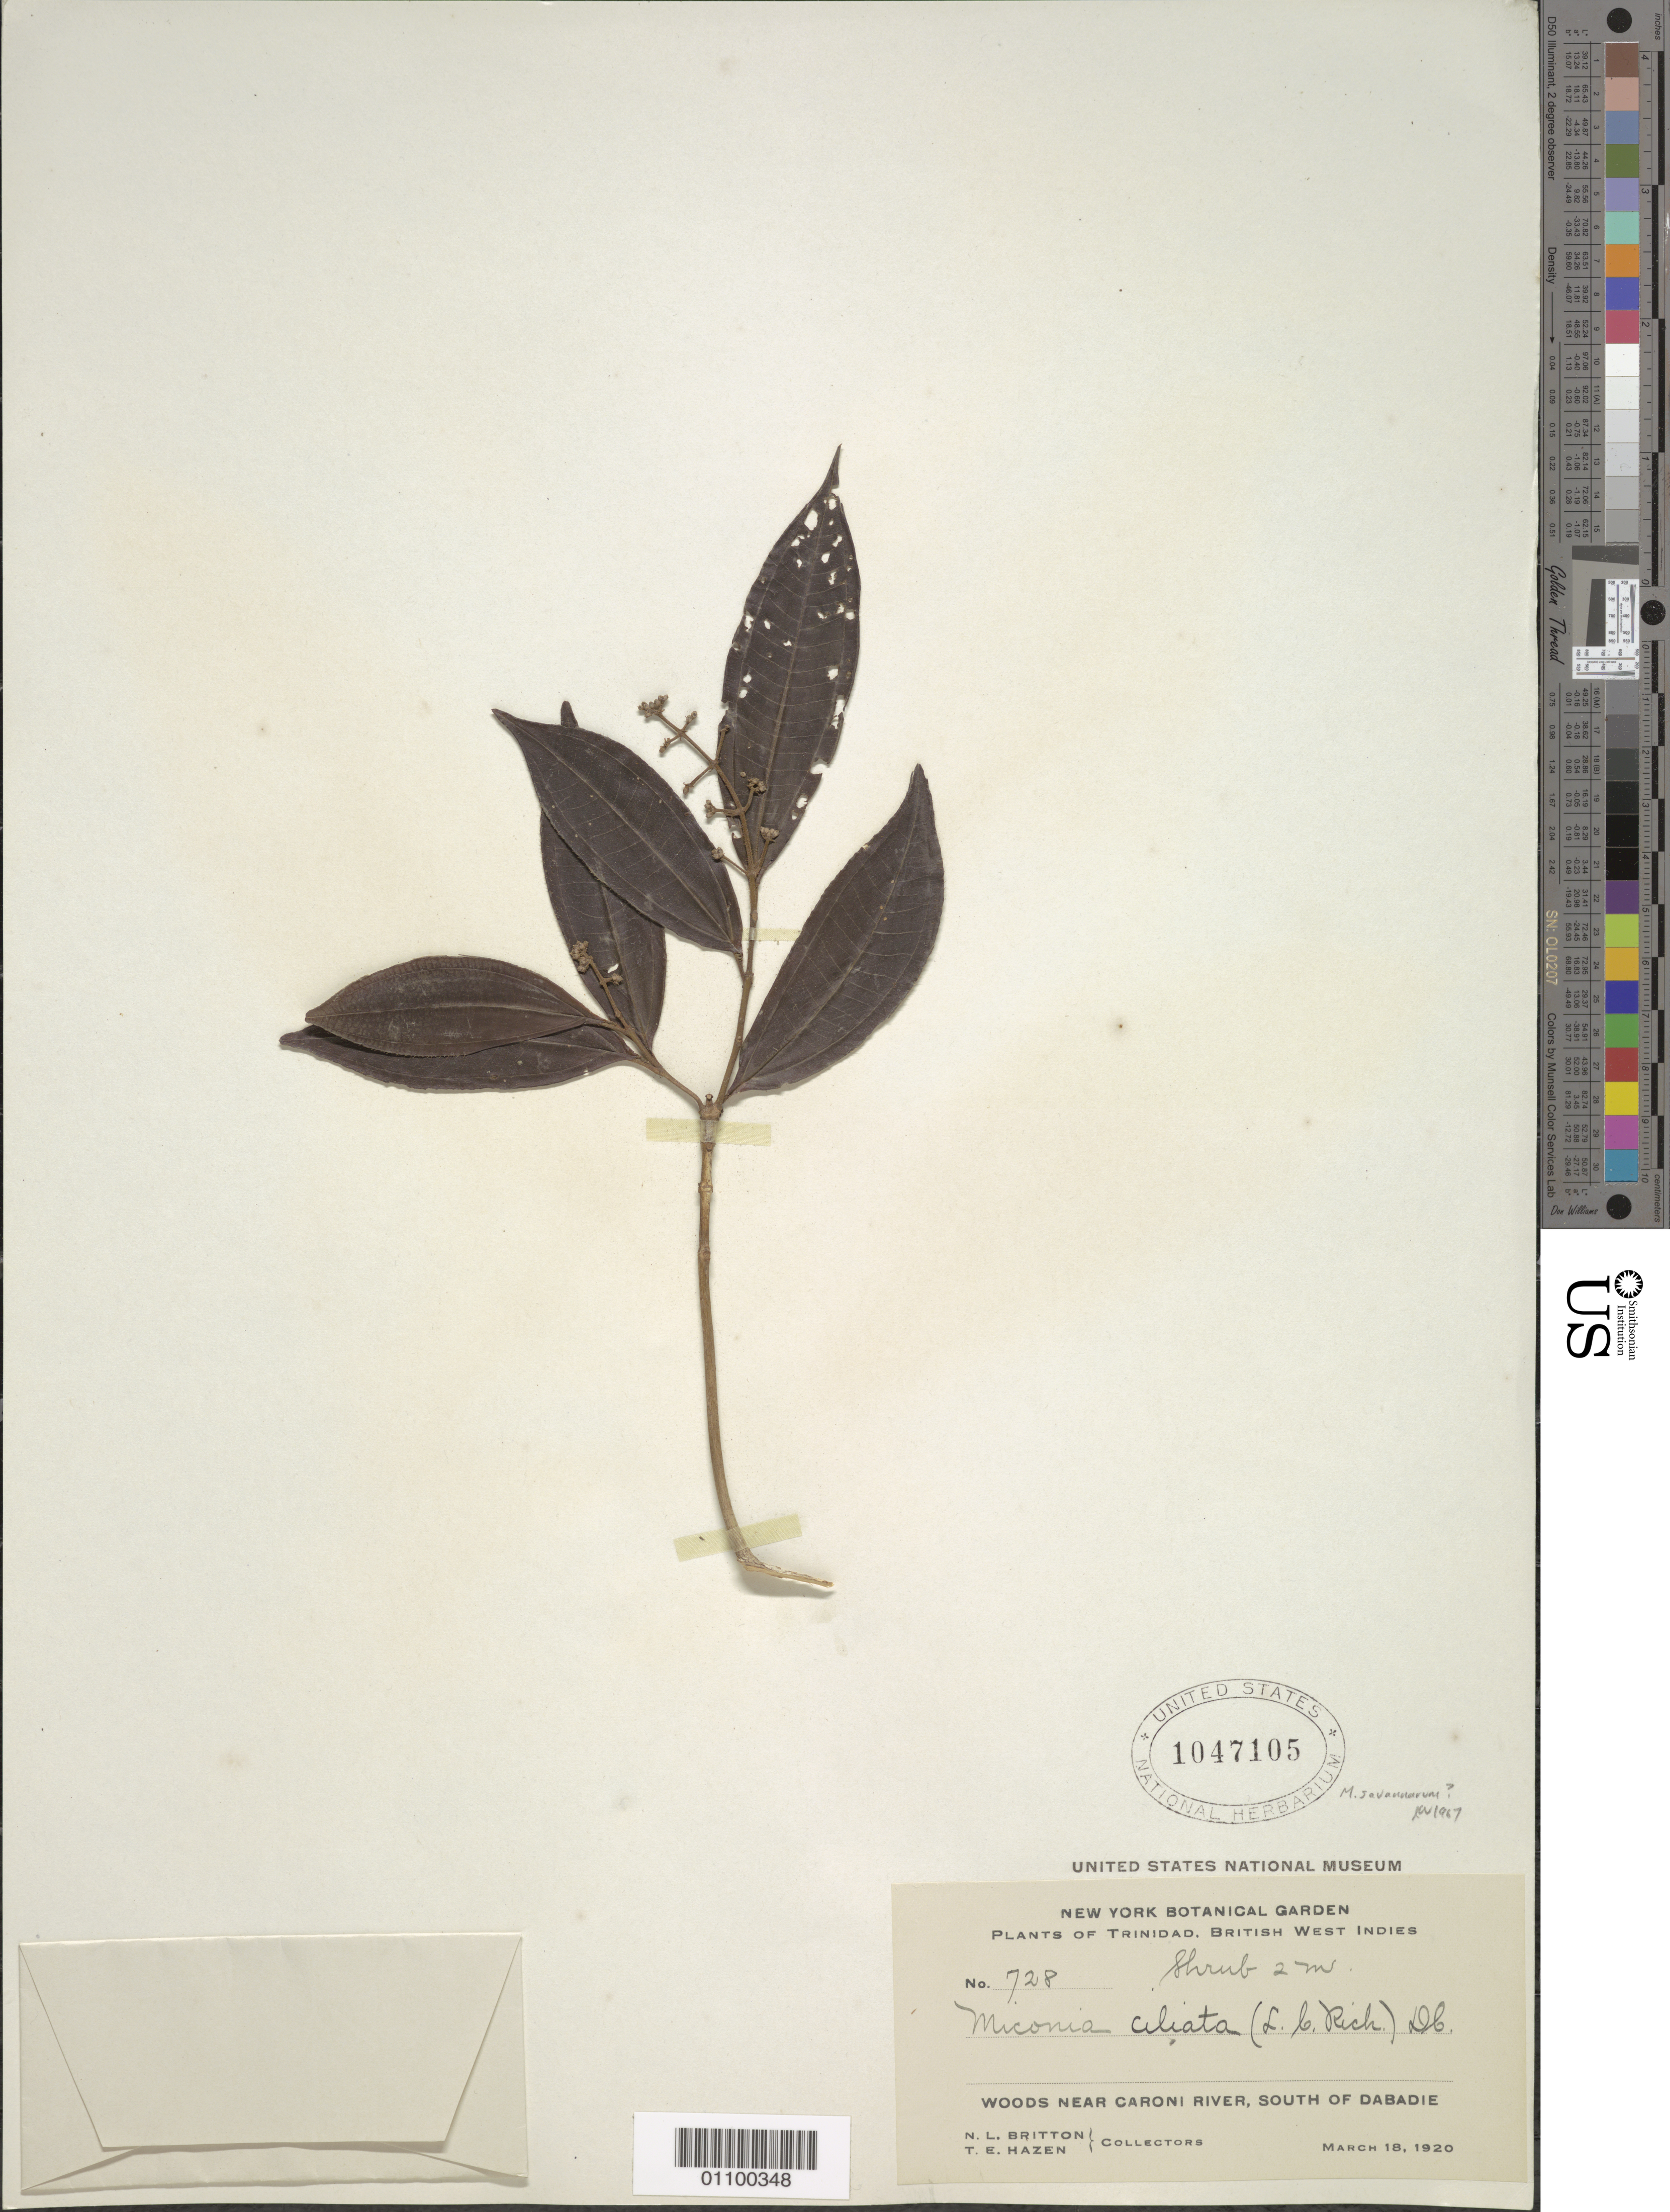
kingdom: Plantae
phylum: Tracheophyta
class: Magnoliopsida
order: Myrtales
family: Melastomataceae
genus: Miconia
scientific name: Miconia savannarum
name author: R.O. Williams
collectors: N. Britton & T. E. Hazen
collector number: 728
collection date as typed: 18 Mar 1920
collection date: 1920-03-18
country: Trinidad and Tobago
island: Trinidad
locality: Woods near Caroni River, S of Dabadie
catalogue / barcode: US 1047105